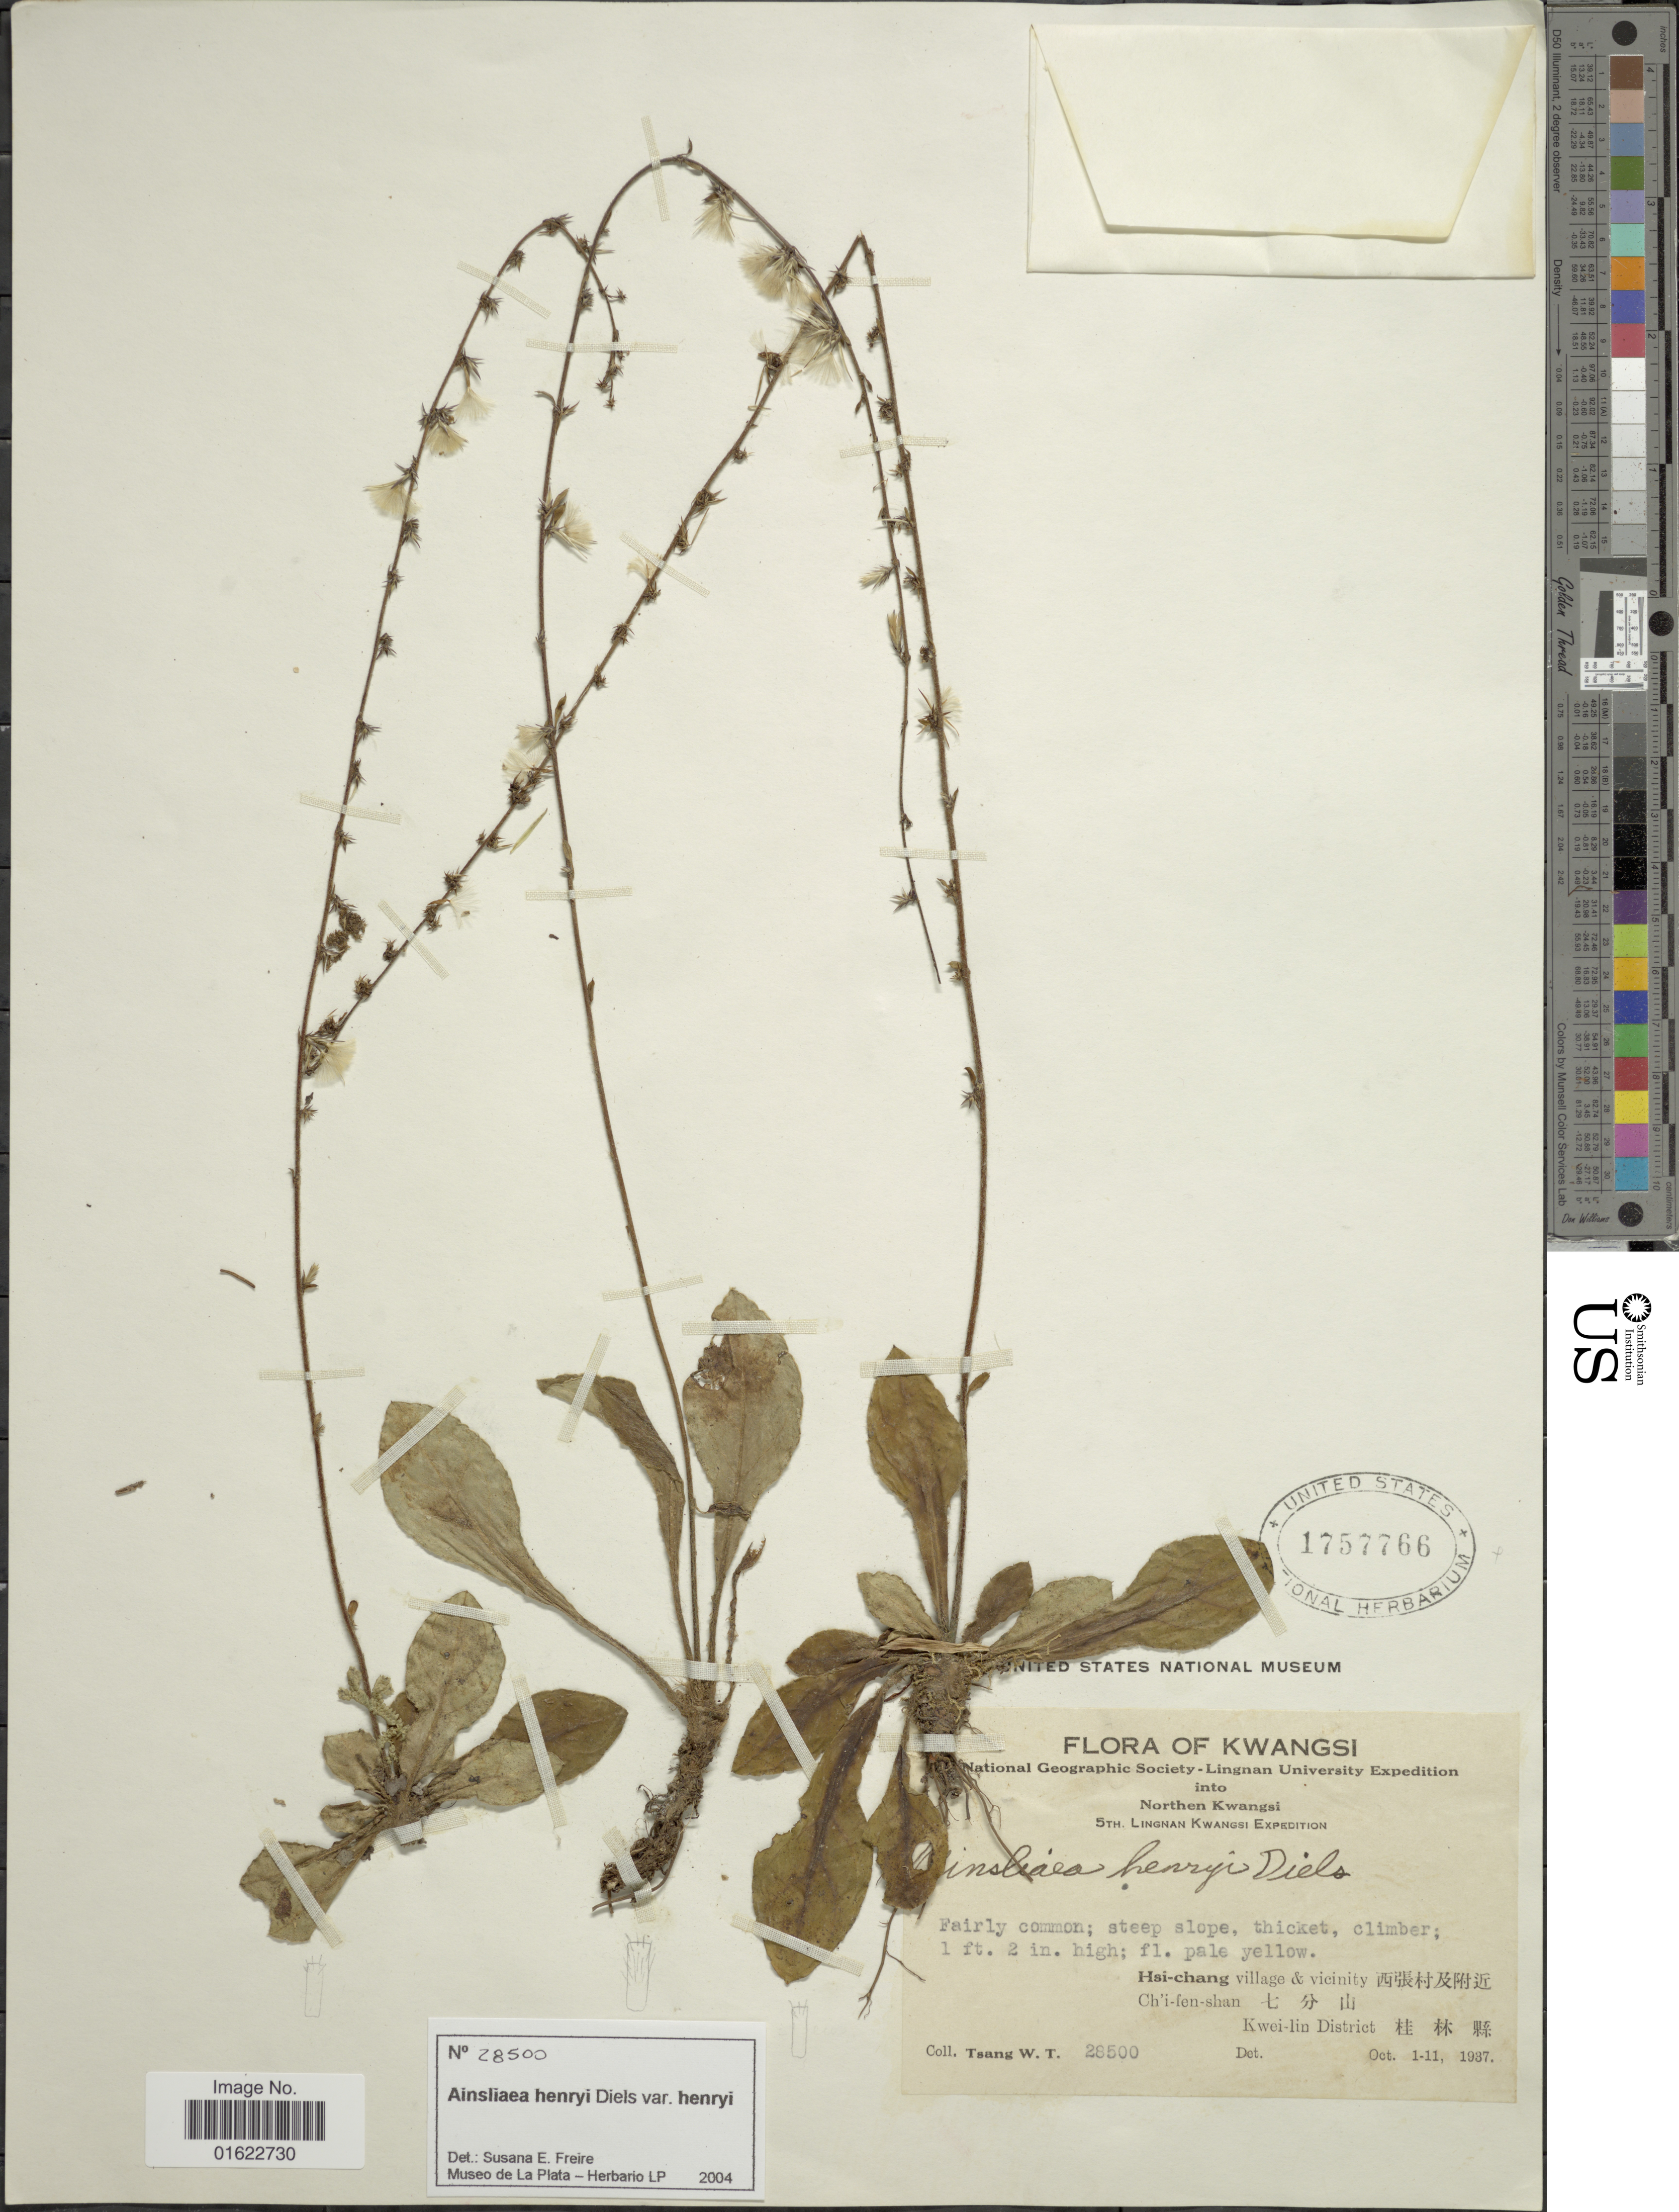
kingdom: Plantae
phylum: Tracheophyta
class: Magnoliopsida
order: Asterales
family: Asteraceae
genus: Ainsliaea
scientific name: Ainsliaea henryi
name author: Diels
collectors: W. T. Tsang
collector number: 28500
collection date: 1937-10-01/1937-10-11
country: China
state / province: Guangxi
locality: Kwasi,Hsi-chang village & vicinity, Ch'i-fen-shan, Kwei-lin District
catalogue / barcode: US 1757766